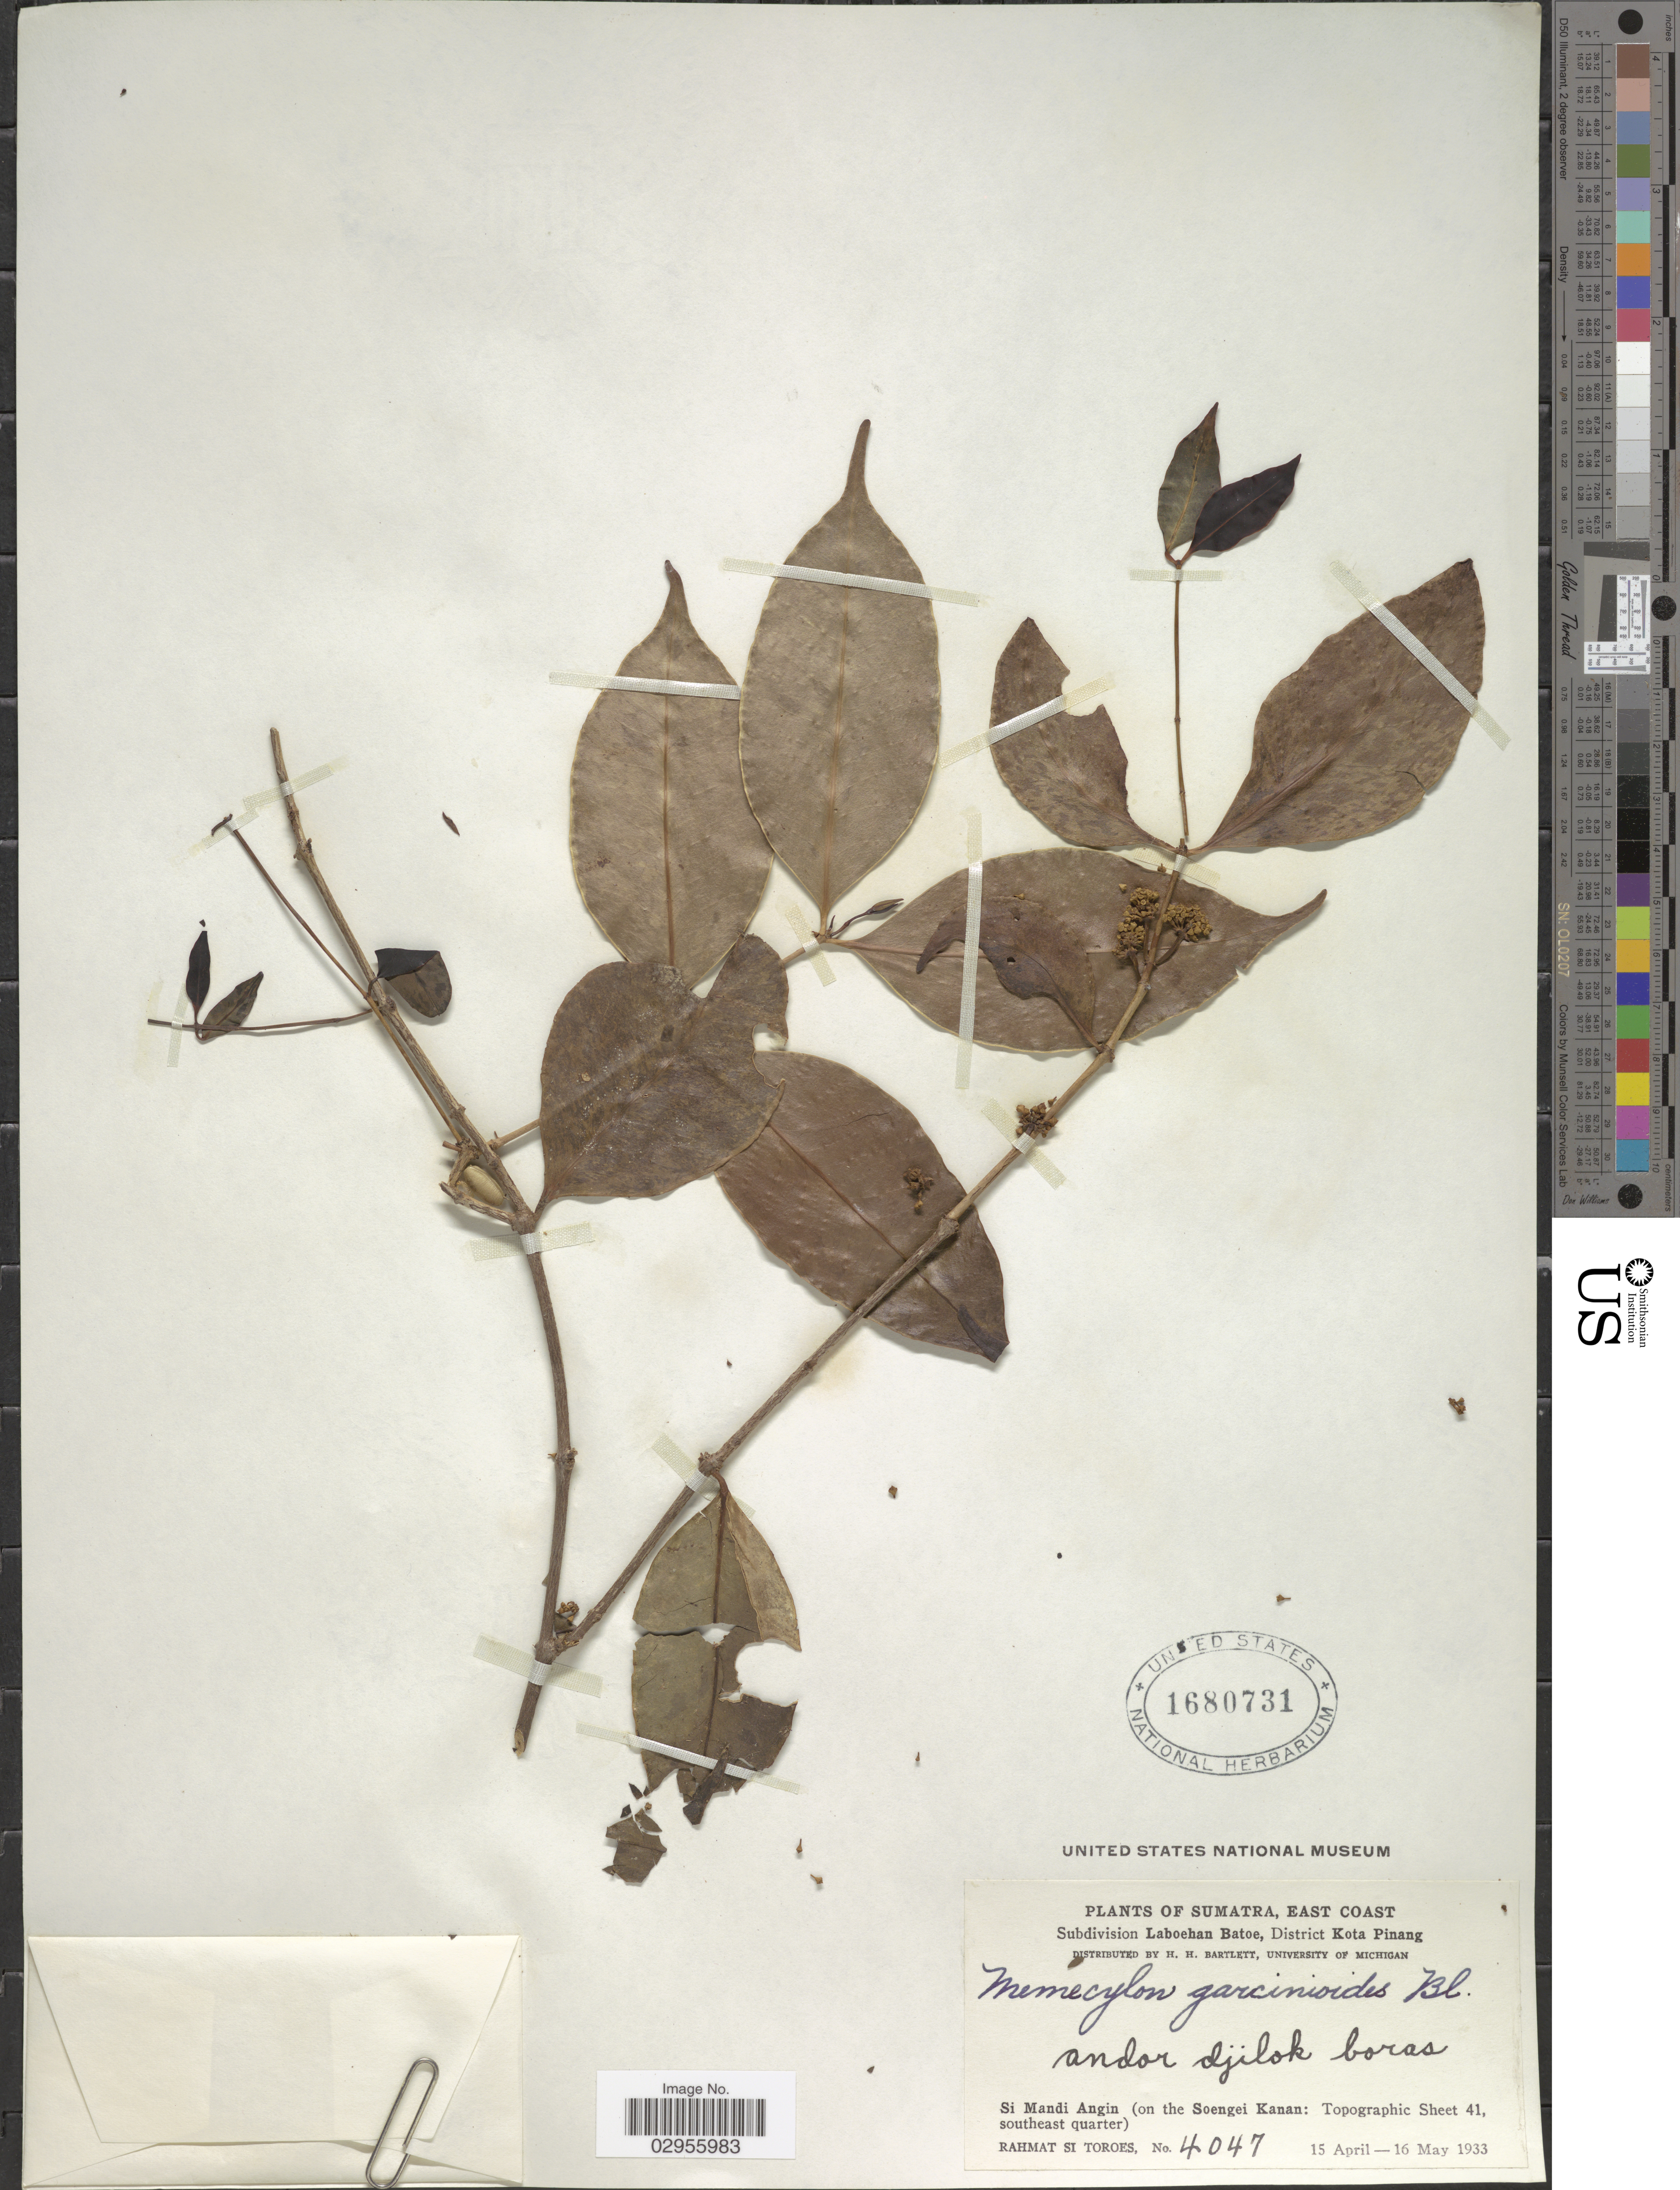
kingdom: Plantae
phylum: Tracheophyta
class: Magnoliopsida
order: Myrtales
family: Melastomataceae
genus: Memecylon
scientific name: Memecylon garcinioides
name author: Blume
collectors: Rahmat Si Boeea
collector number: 4047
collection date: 1933-04-15/1933-05-16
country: Indonesia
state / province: Sumatra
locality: East Coast. Subdivision Laboehan Batoe, District Kota Pinang. Si Mandi Angin (on the Soengei Kanan: Topographic Sheet 41, southeast quarter).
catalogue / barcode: US 1680731